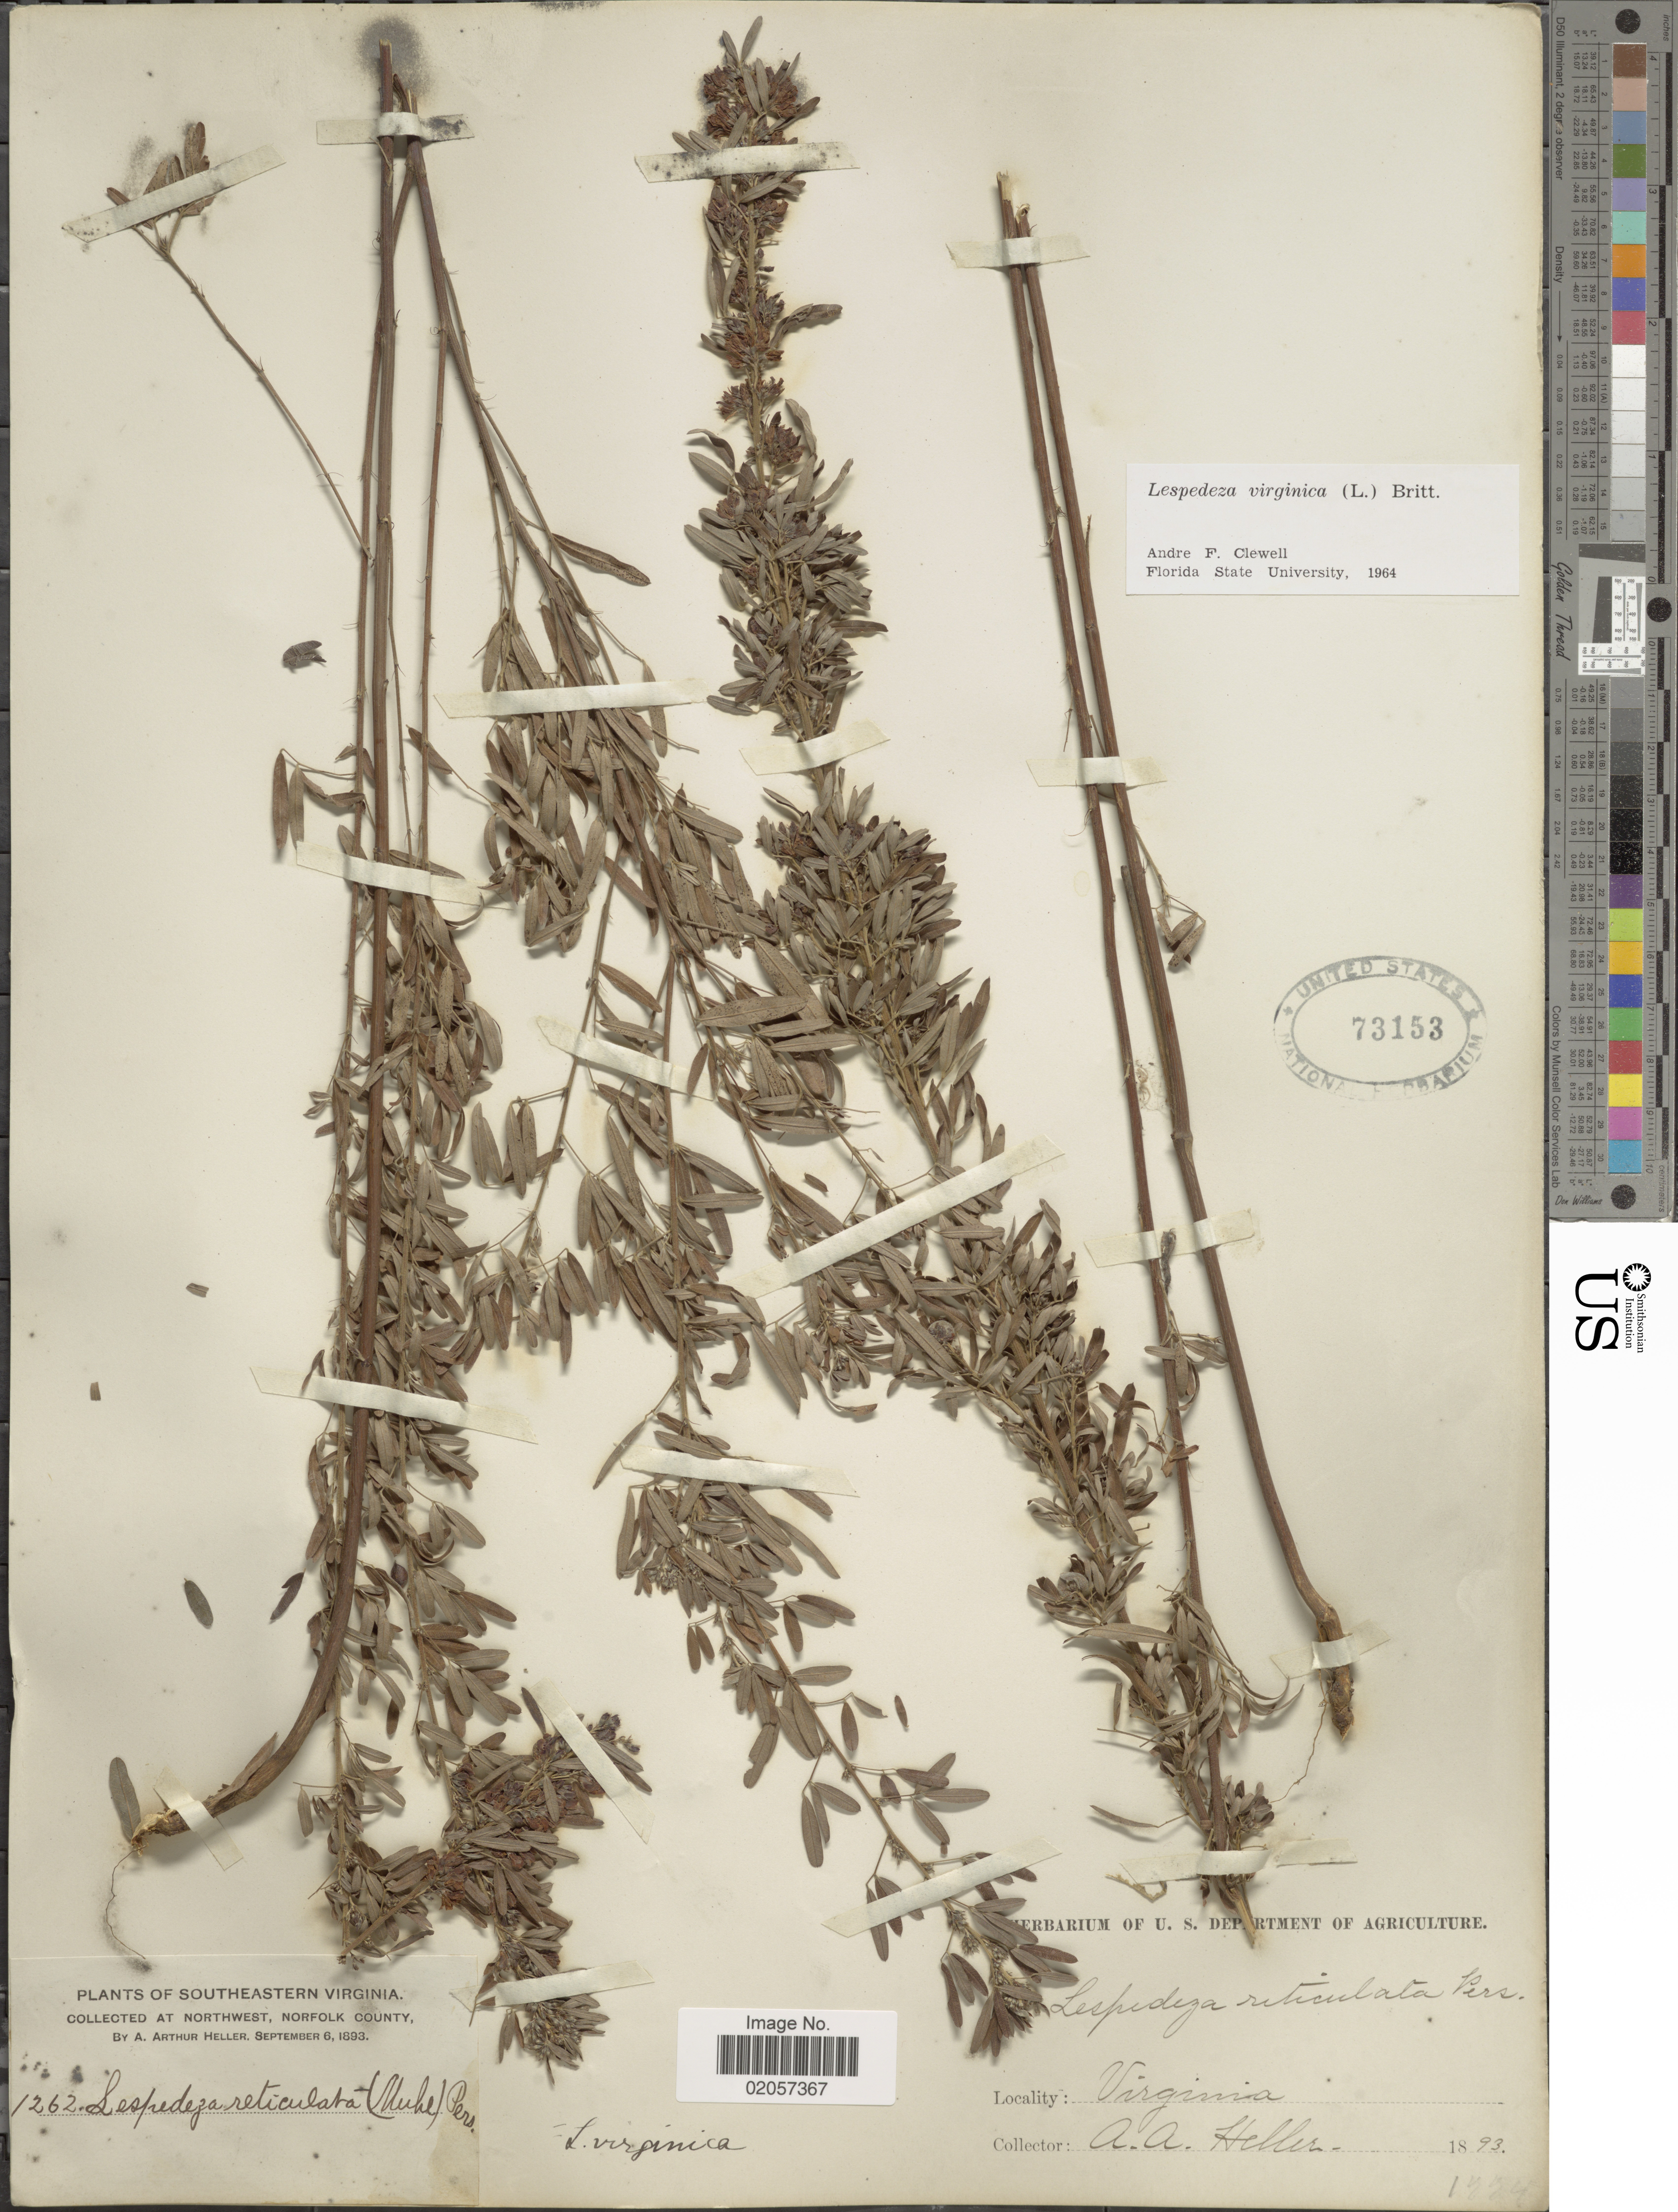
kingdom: Plantae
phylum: Tracheophyta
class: Magnoliopsida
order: Fabales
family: Fabaceae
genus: Lespedeza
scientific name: Lespedeza virginica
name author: (L.) Britton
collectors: A. A. Heller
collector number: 1262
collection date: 1893-09-06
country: United States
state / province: Virginia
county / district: City of Norfolk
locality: Southeastern Virginia, Virginia. Norfolk, County, Northwest.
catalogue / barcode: US 73153